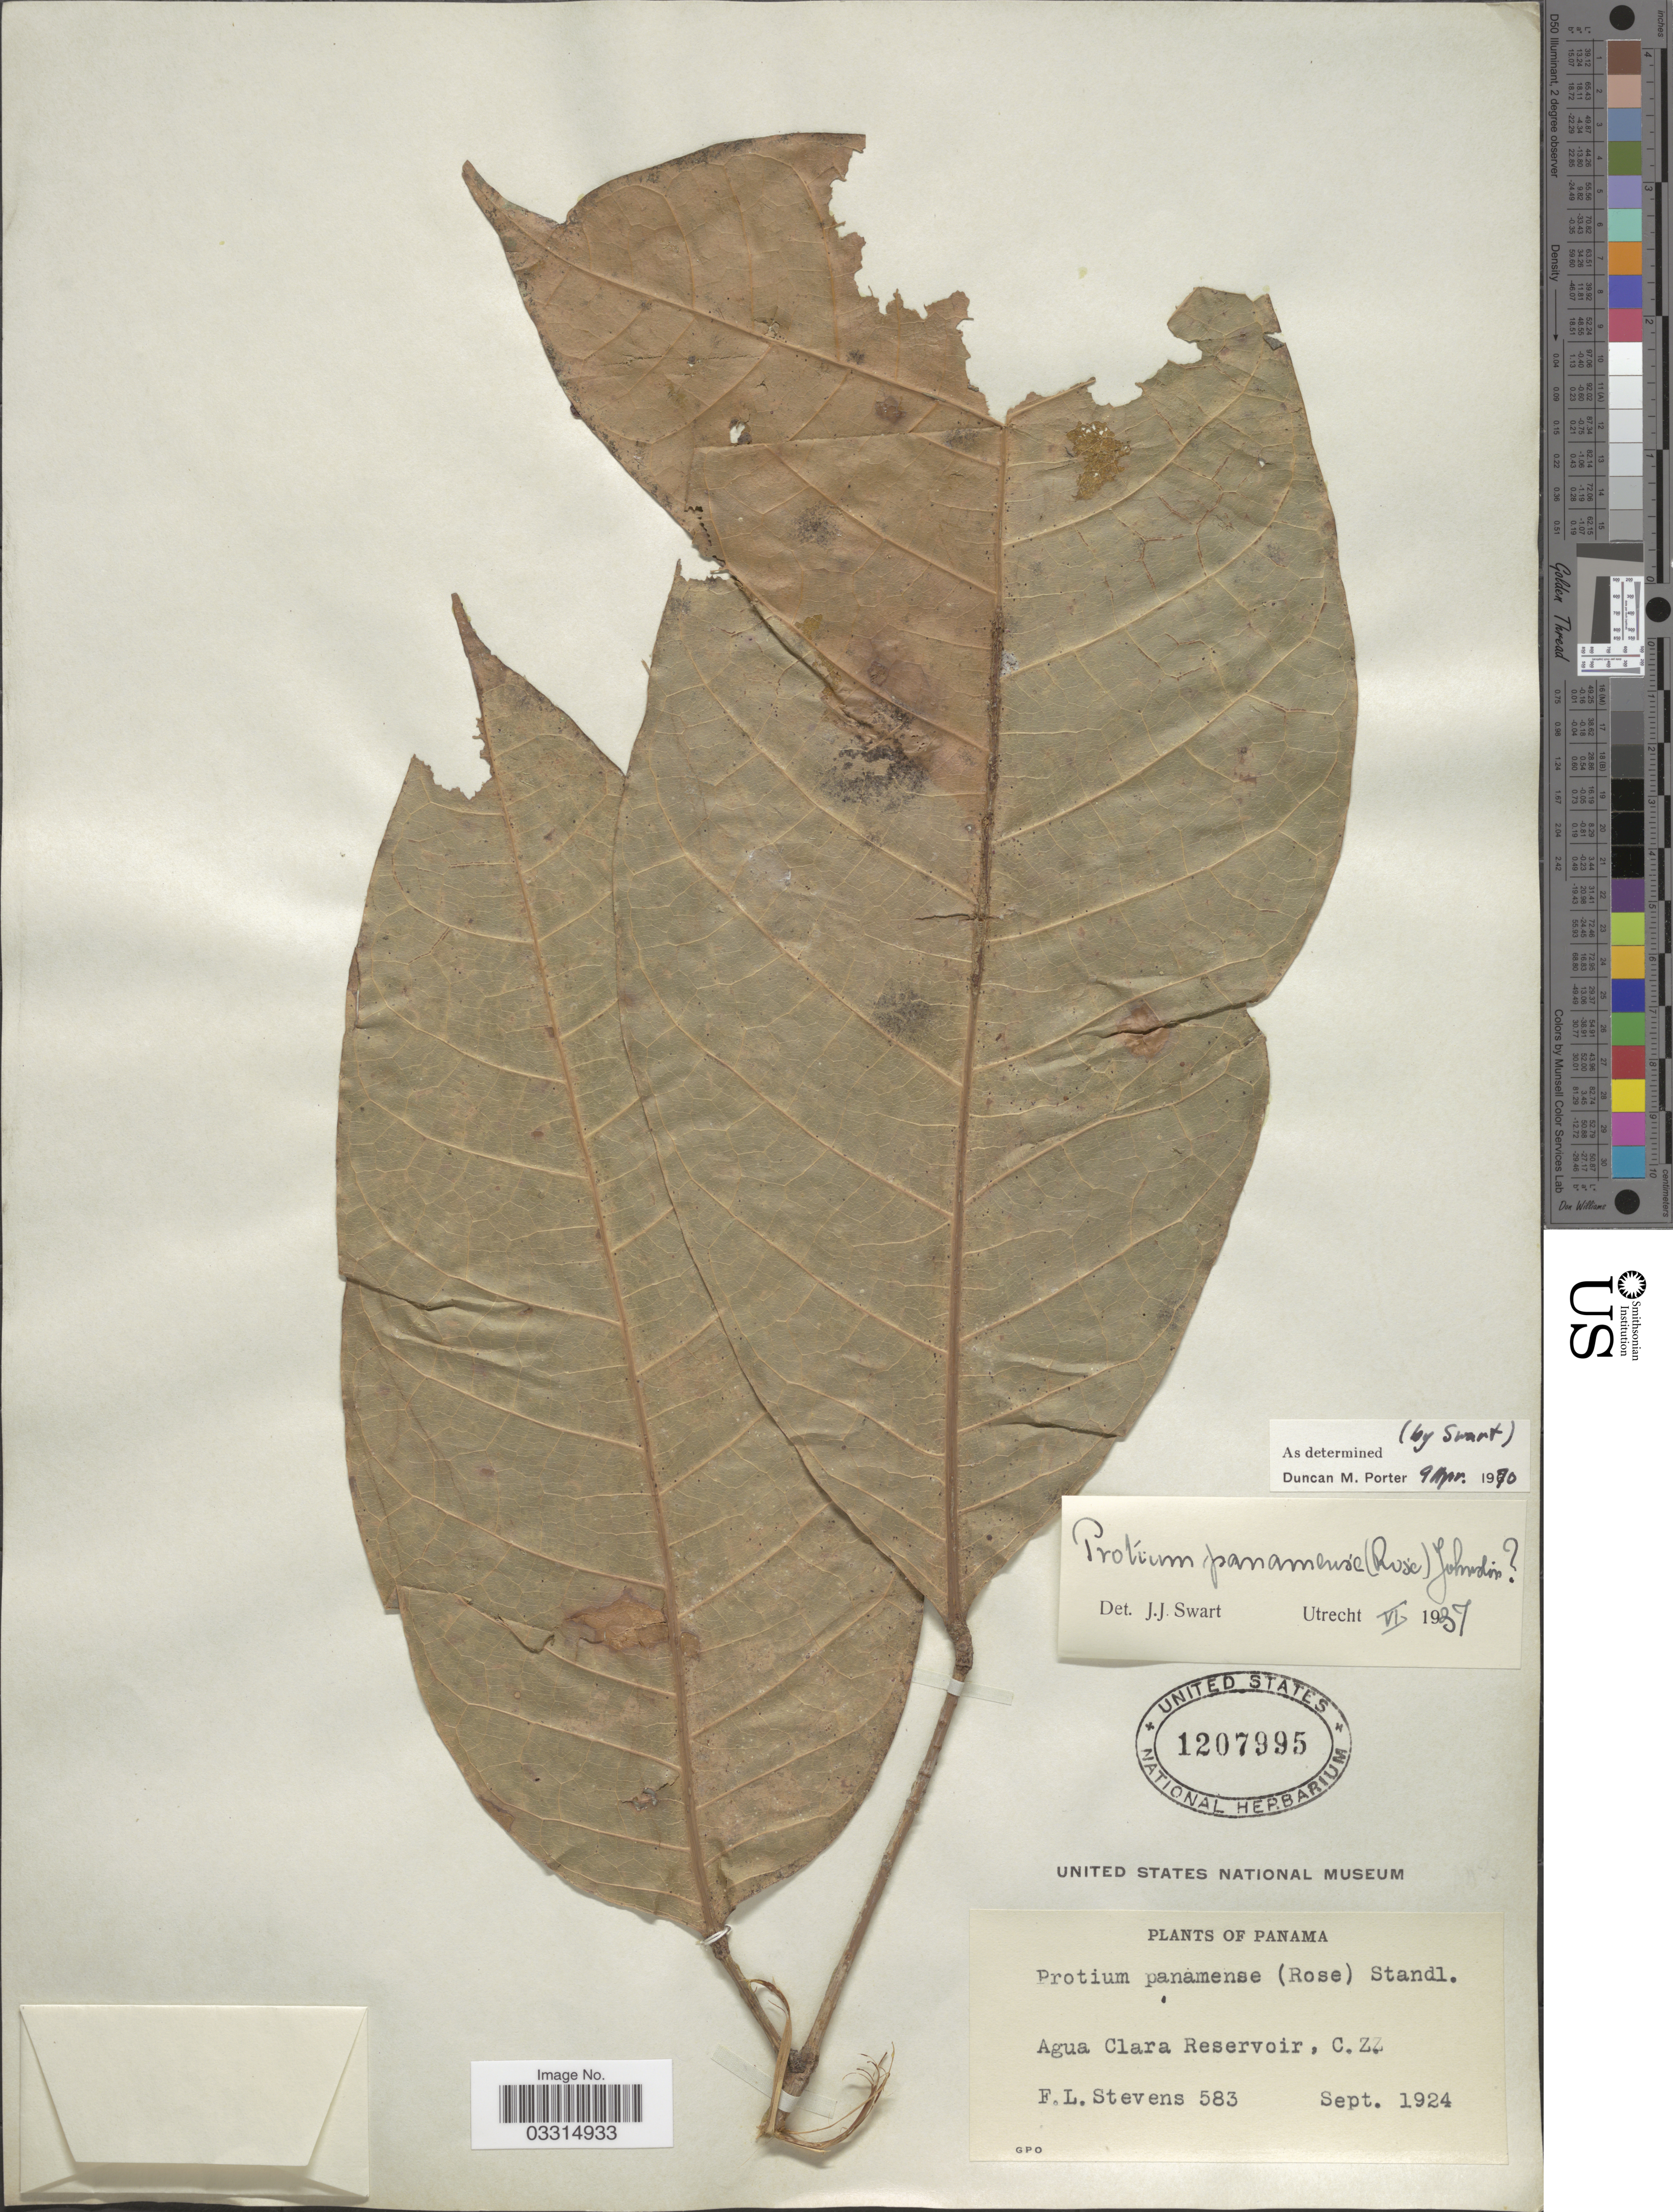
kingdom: Plantae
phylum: Tracheophyta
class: Magnoliopsida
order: Sapindales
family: Burseraceae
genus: Protium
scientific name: Protium panamense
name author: (Rose) I.M. Johnst.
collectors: F. L. Stevens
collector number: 583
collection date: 1924-09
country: Panama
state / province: Colón / Panamá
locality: Agua Clara Reservoir, C.Z.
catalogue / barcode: US 1207995